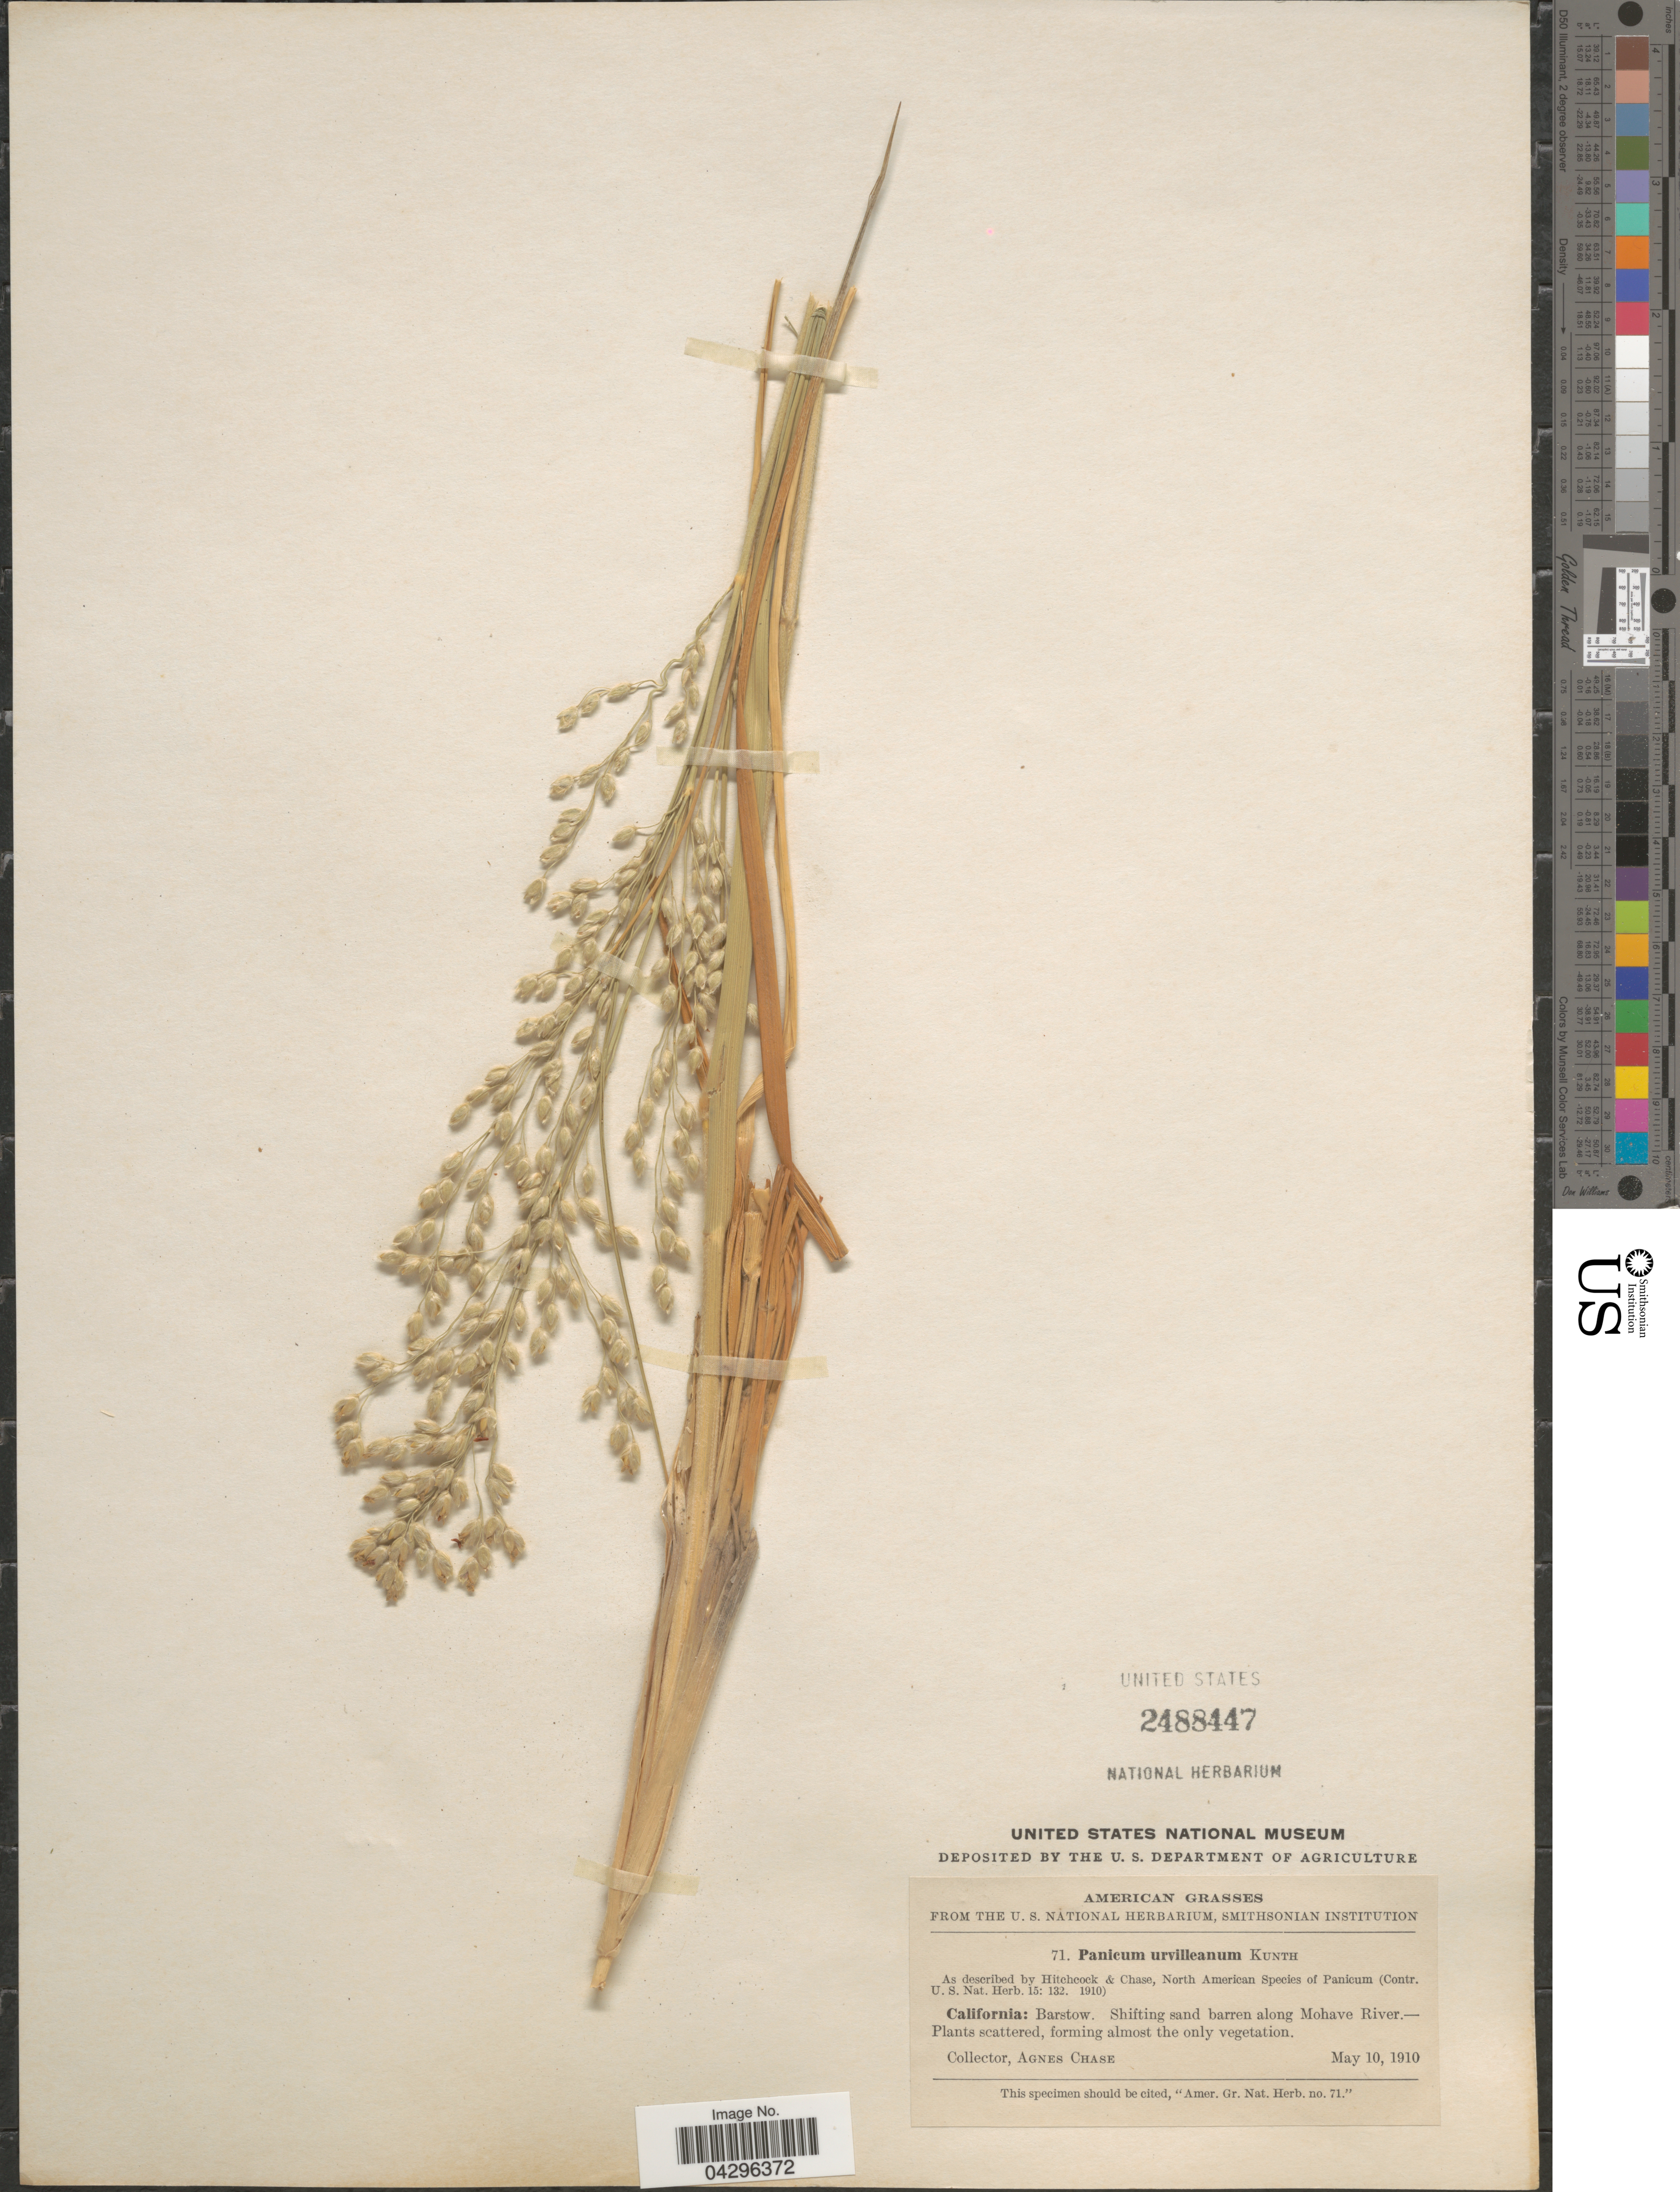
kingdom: Plantae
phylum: Tracheophyta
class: Liliopsida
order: Poales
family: Poaceae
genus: Panicum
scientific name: Panicum urvilleanum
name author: Kunth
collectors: A. Chase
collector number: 71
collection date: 1910-05-10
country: United States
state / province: California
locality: Barstow. Shifting sand barren along Mohave River.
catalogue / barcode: US 2488447